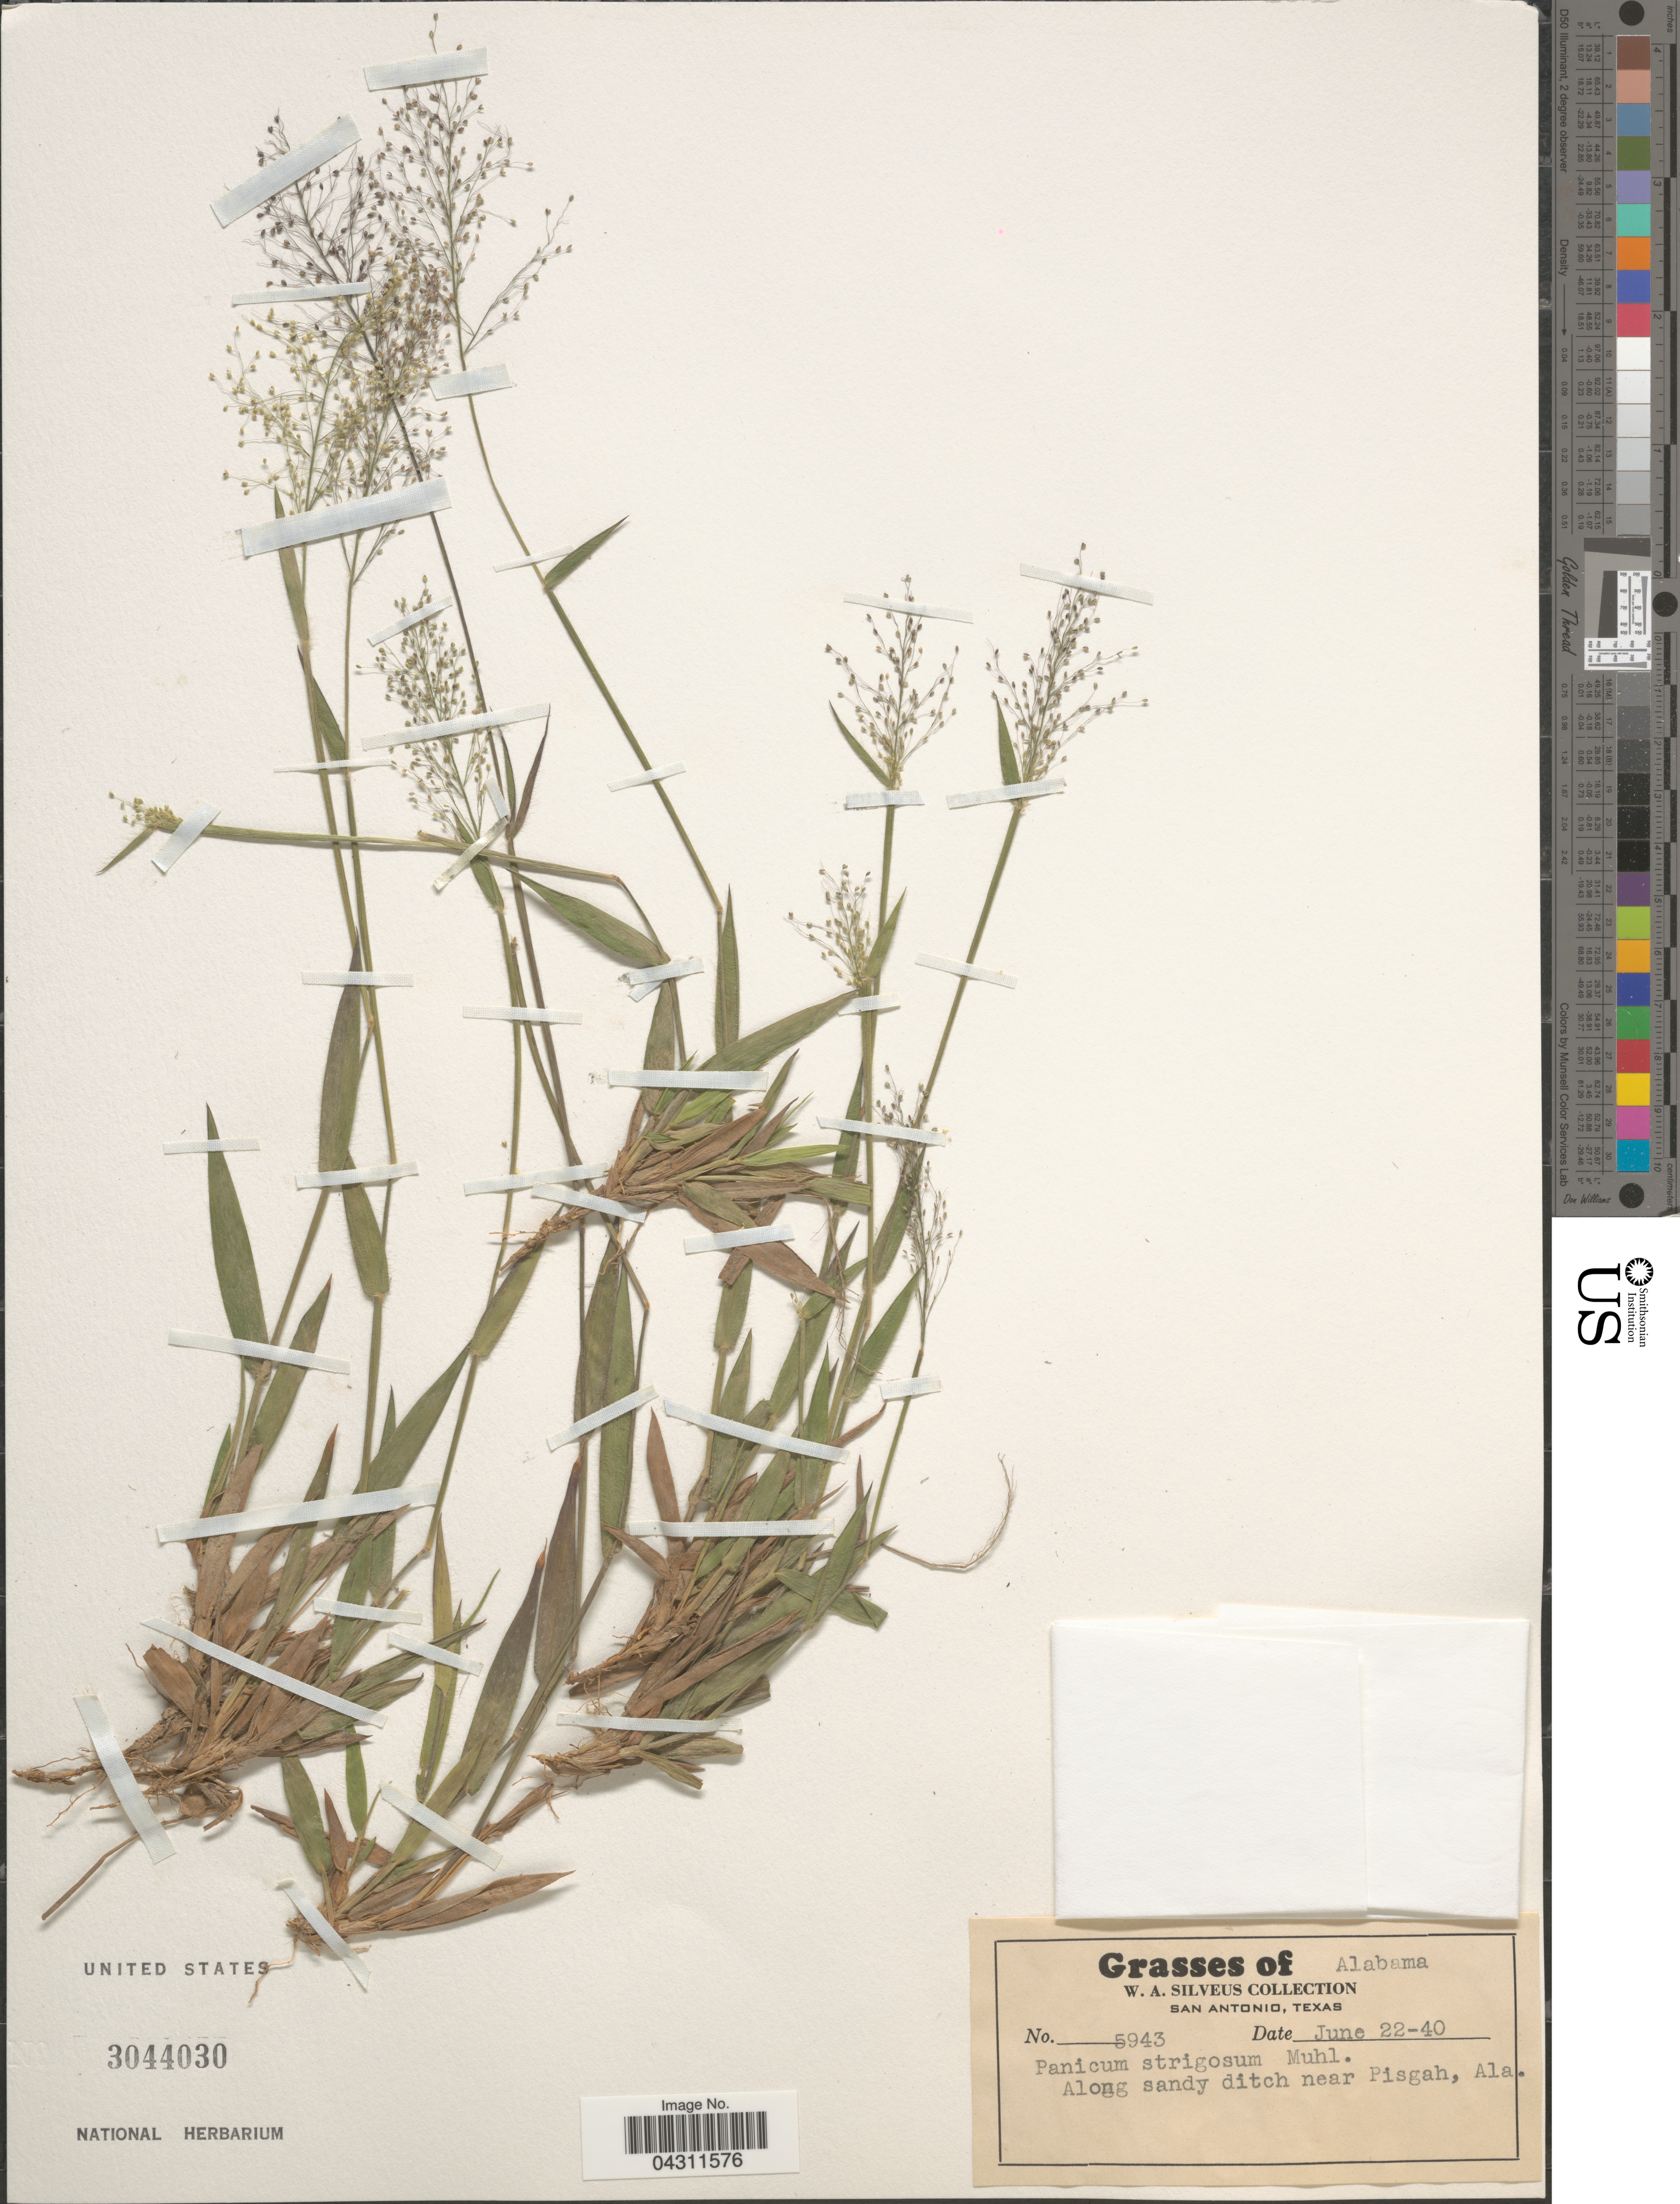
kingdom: Plantae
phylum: Tracheophyta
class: Liliopsida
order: Poales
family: Poaceae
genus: Dichanthelium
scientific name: Dichanthelium strigosum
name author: (Muhl. ex Elliott) Freckmann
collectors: W. Silveus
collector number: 5943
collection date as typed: Transcribed d/m/y: 22/6/40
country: United States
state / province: Alabama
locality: Along sandy ditch near Pisgah.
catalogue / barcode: US 3044030